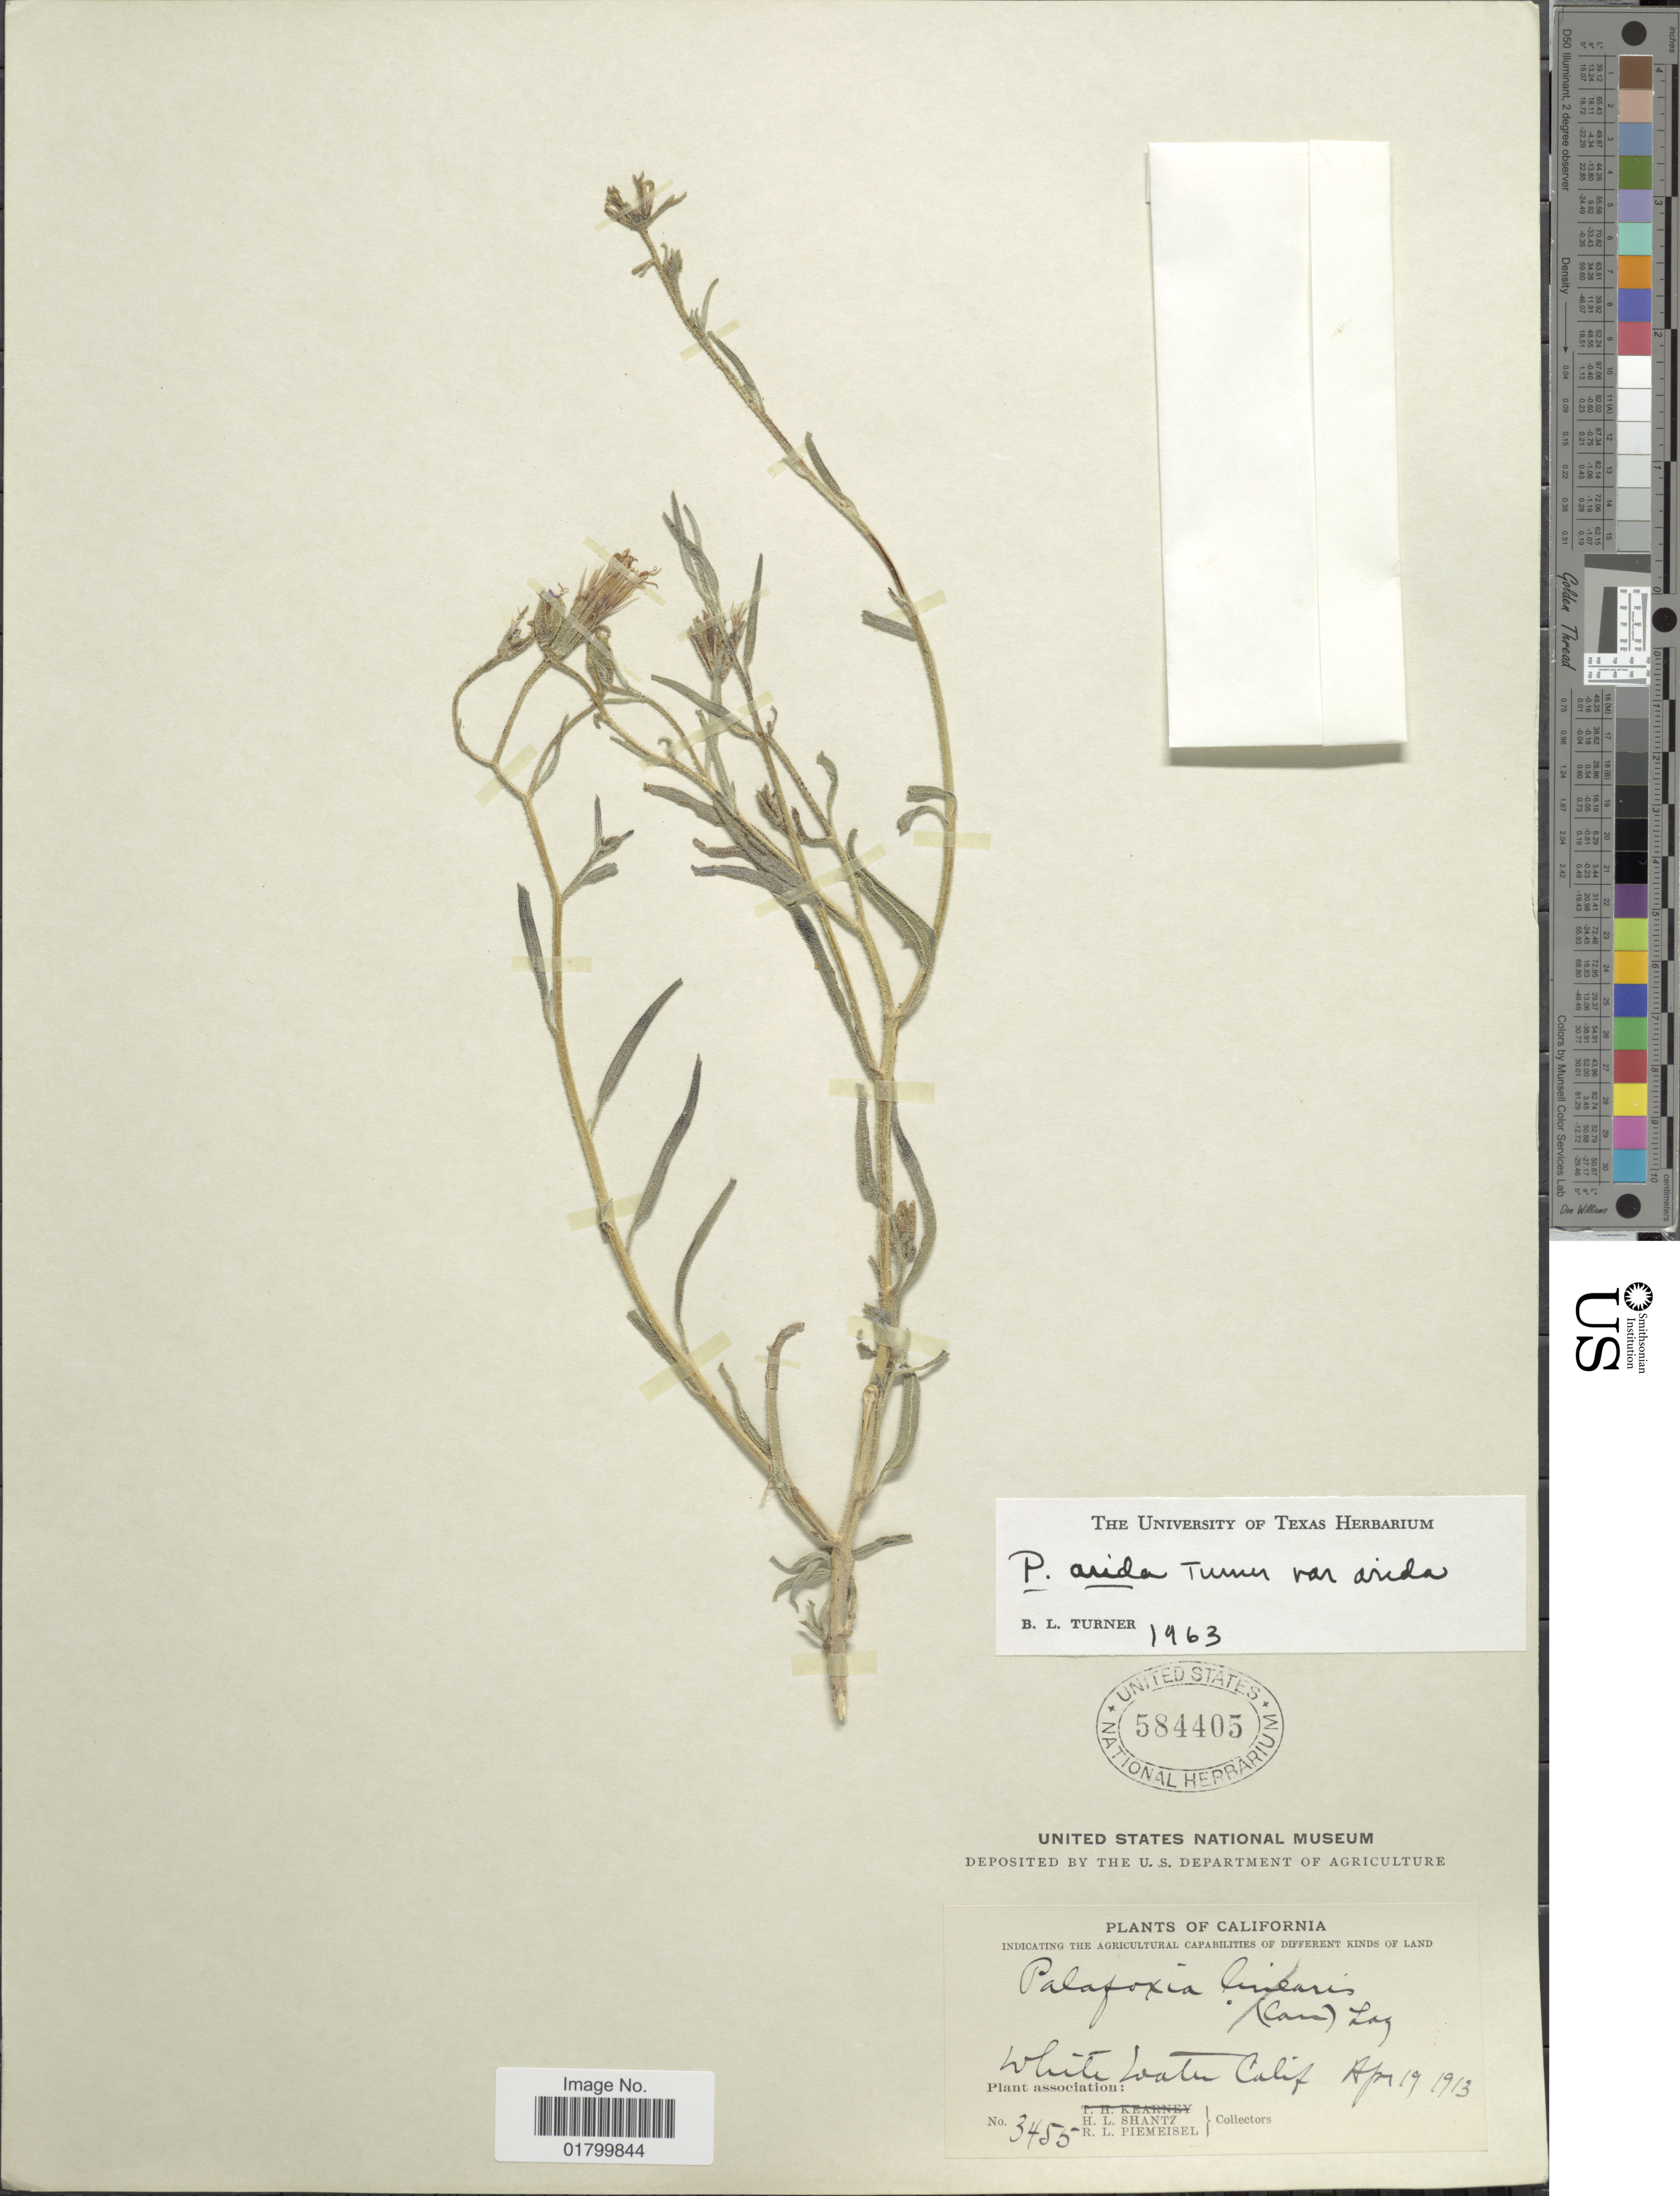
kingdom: Plantae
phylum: Tracheophyta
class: Magnoliopsida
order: Asterales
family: Asteraceae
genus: Palafoxia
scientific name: Palafoxia arida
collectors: H. Shantz & R. L. Piemeisel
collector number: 3455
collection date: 1913-04-19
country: United States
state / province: California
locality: White Water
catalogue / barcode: US 584405